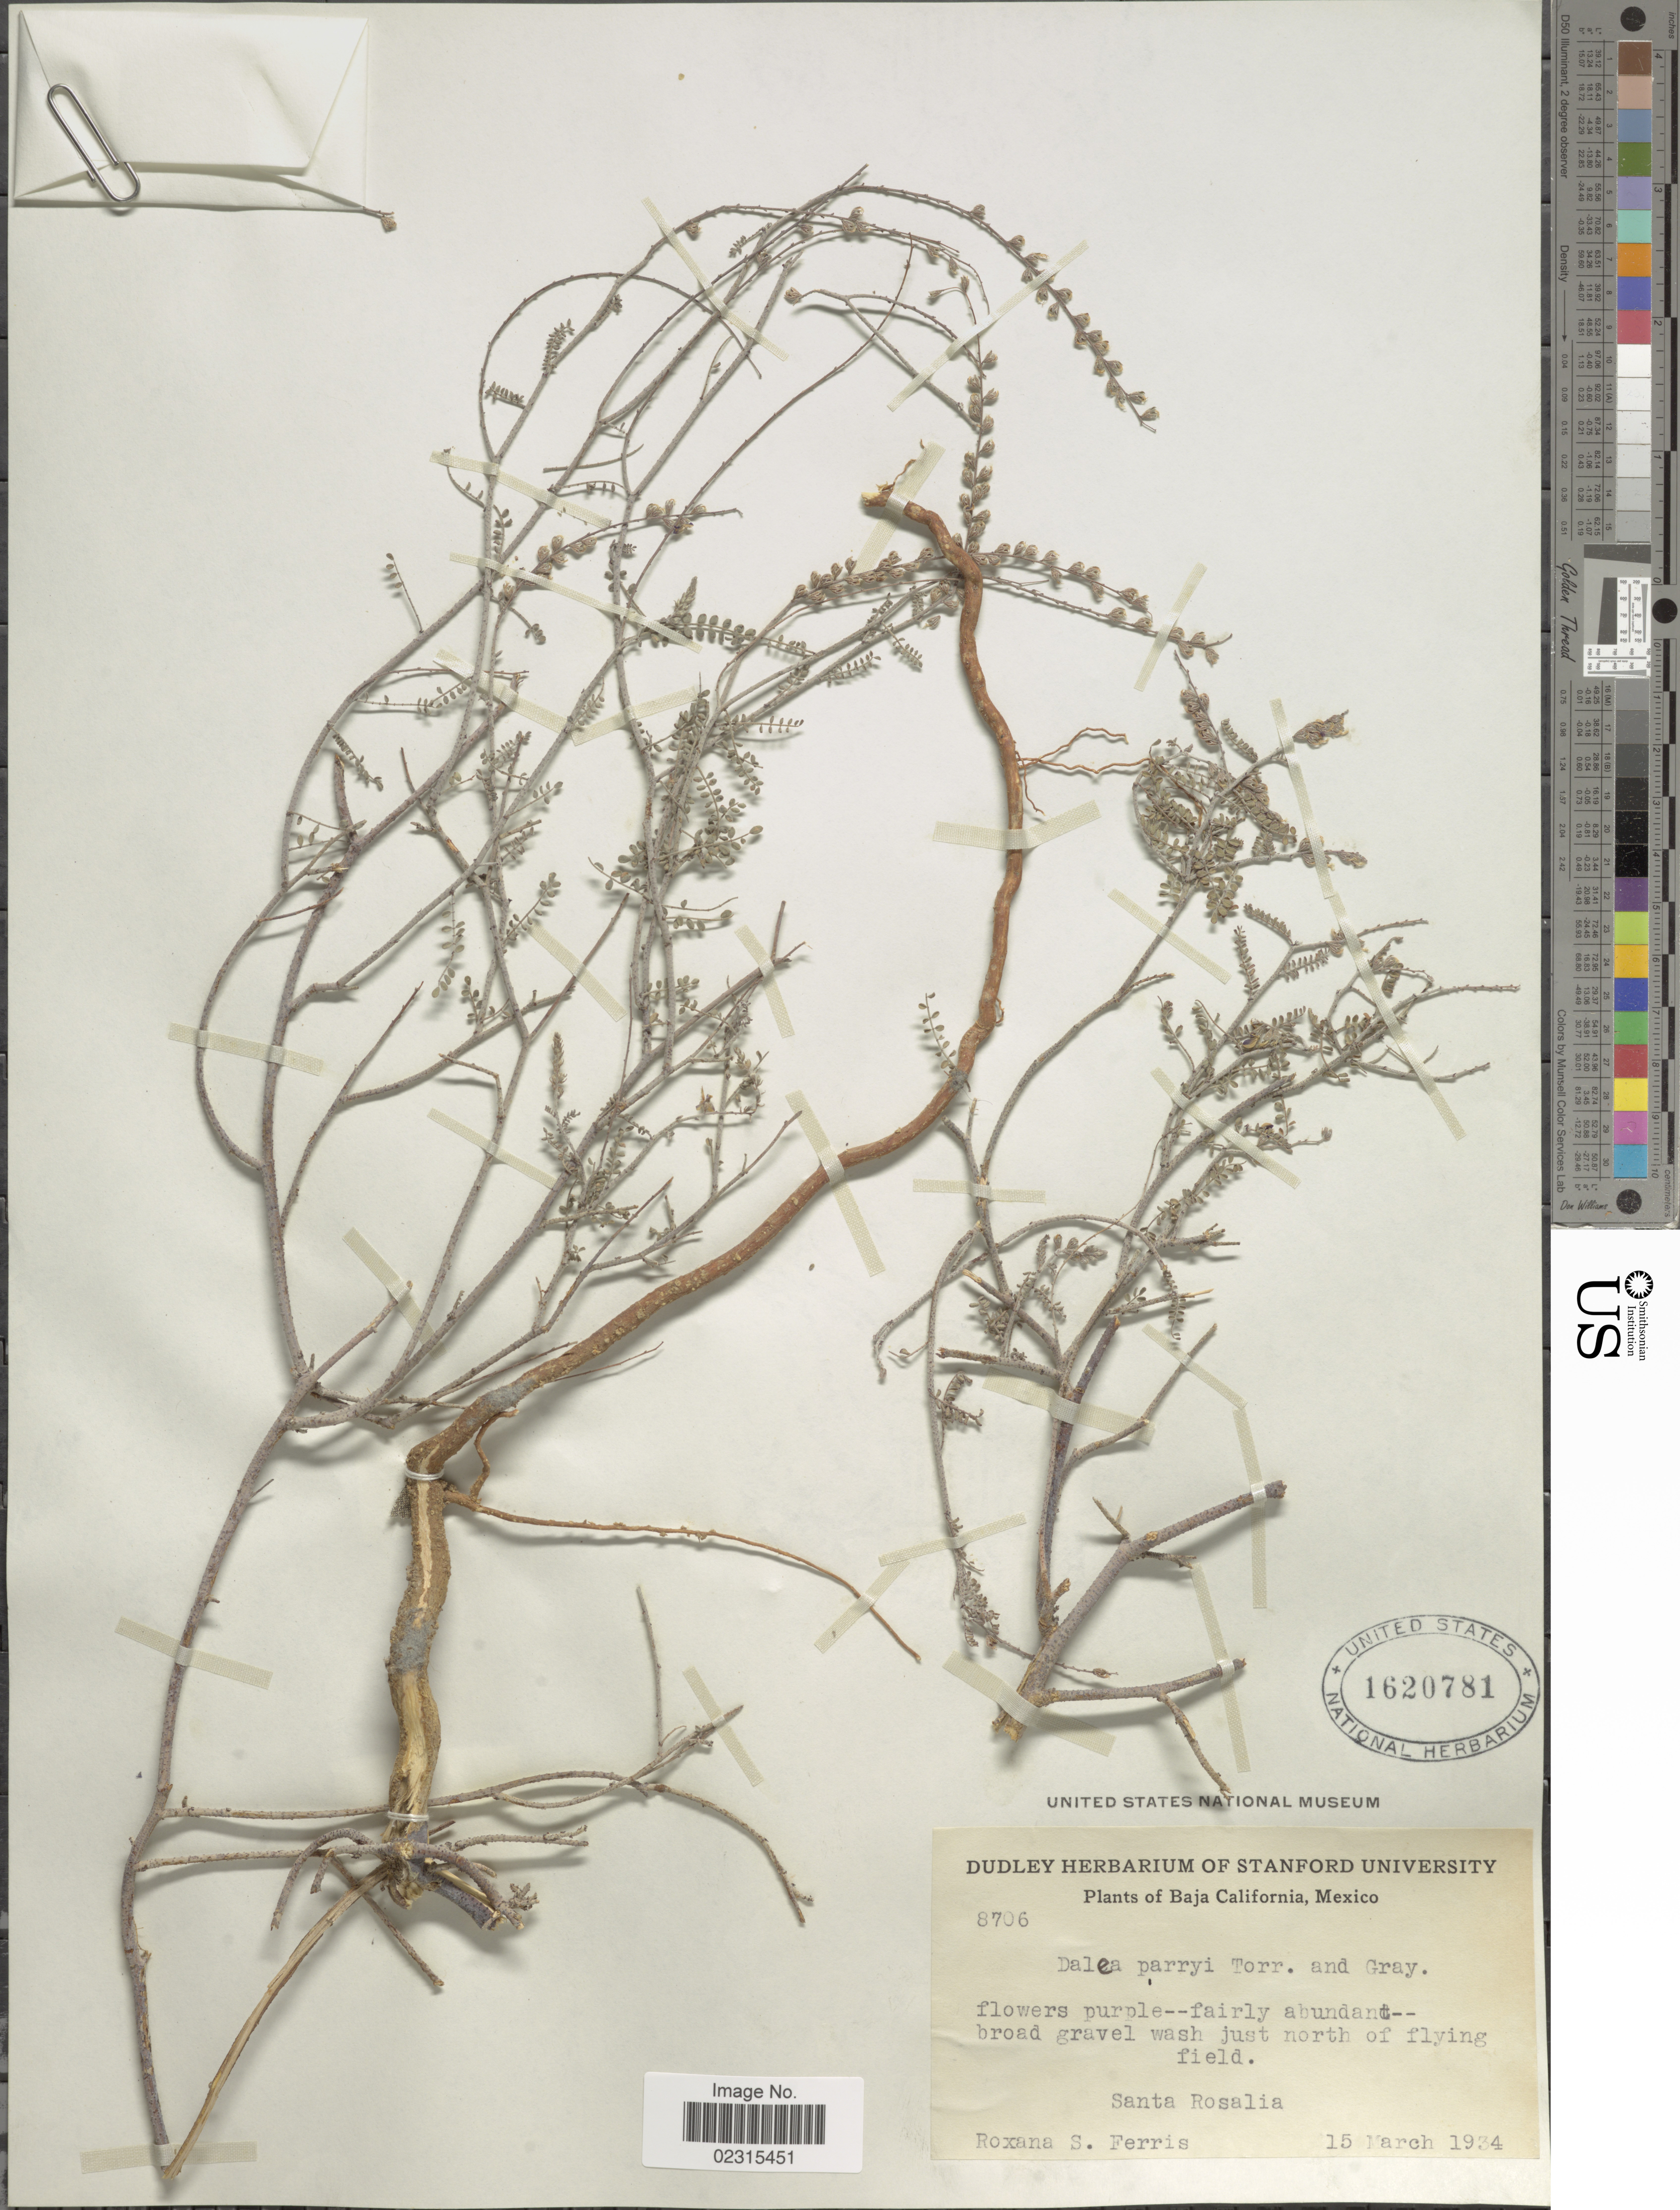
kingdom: Plantae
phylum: Tracheophyta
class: Magnoliopsida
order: Fabales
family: Fabaceae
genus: Marina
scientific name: Marina parryi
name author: (Torr. & A. Gray) Barneby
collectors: R. S. Ferris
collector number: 8706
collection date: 1934-03-15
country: Mexico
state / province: Baja California Sur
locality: Just north of flying field, Santa Rosalia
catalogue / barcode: US 1620781